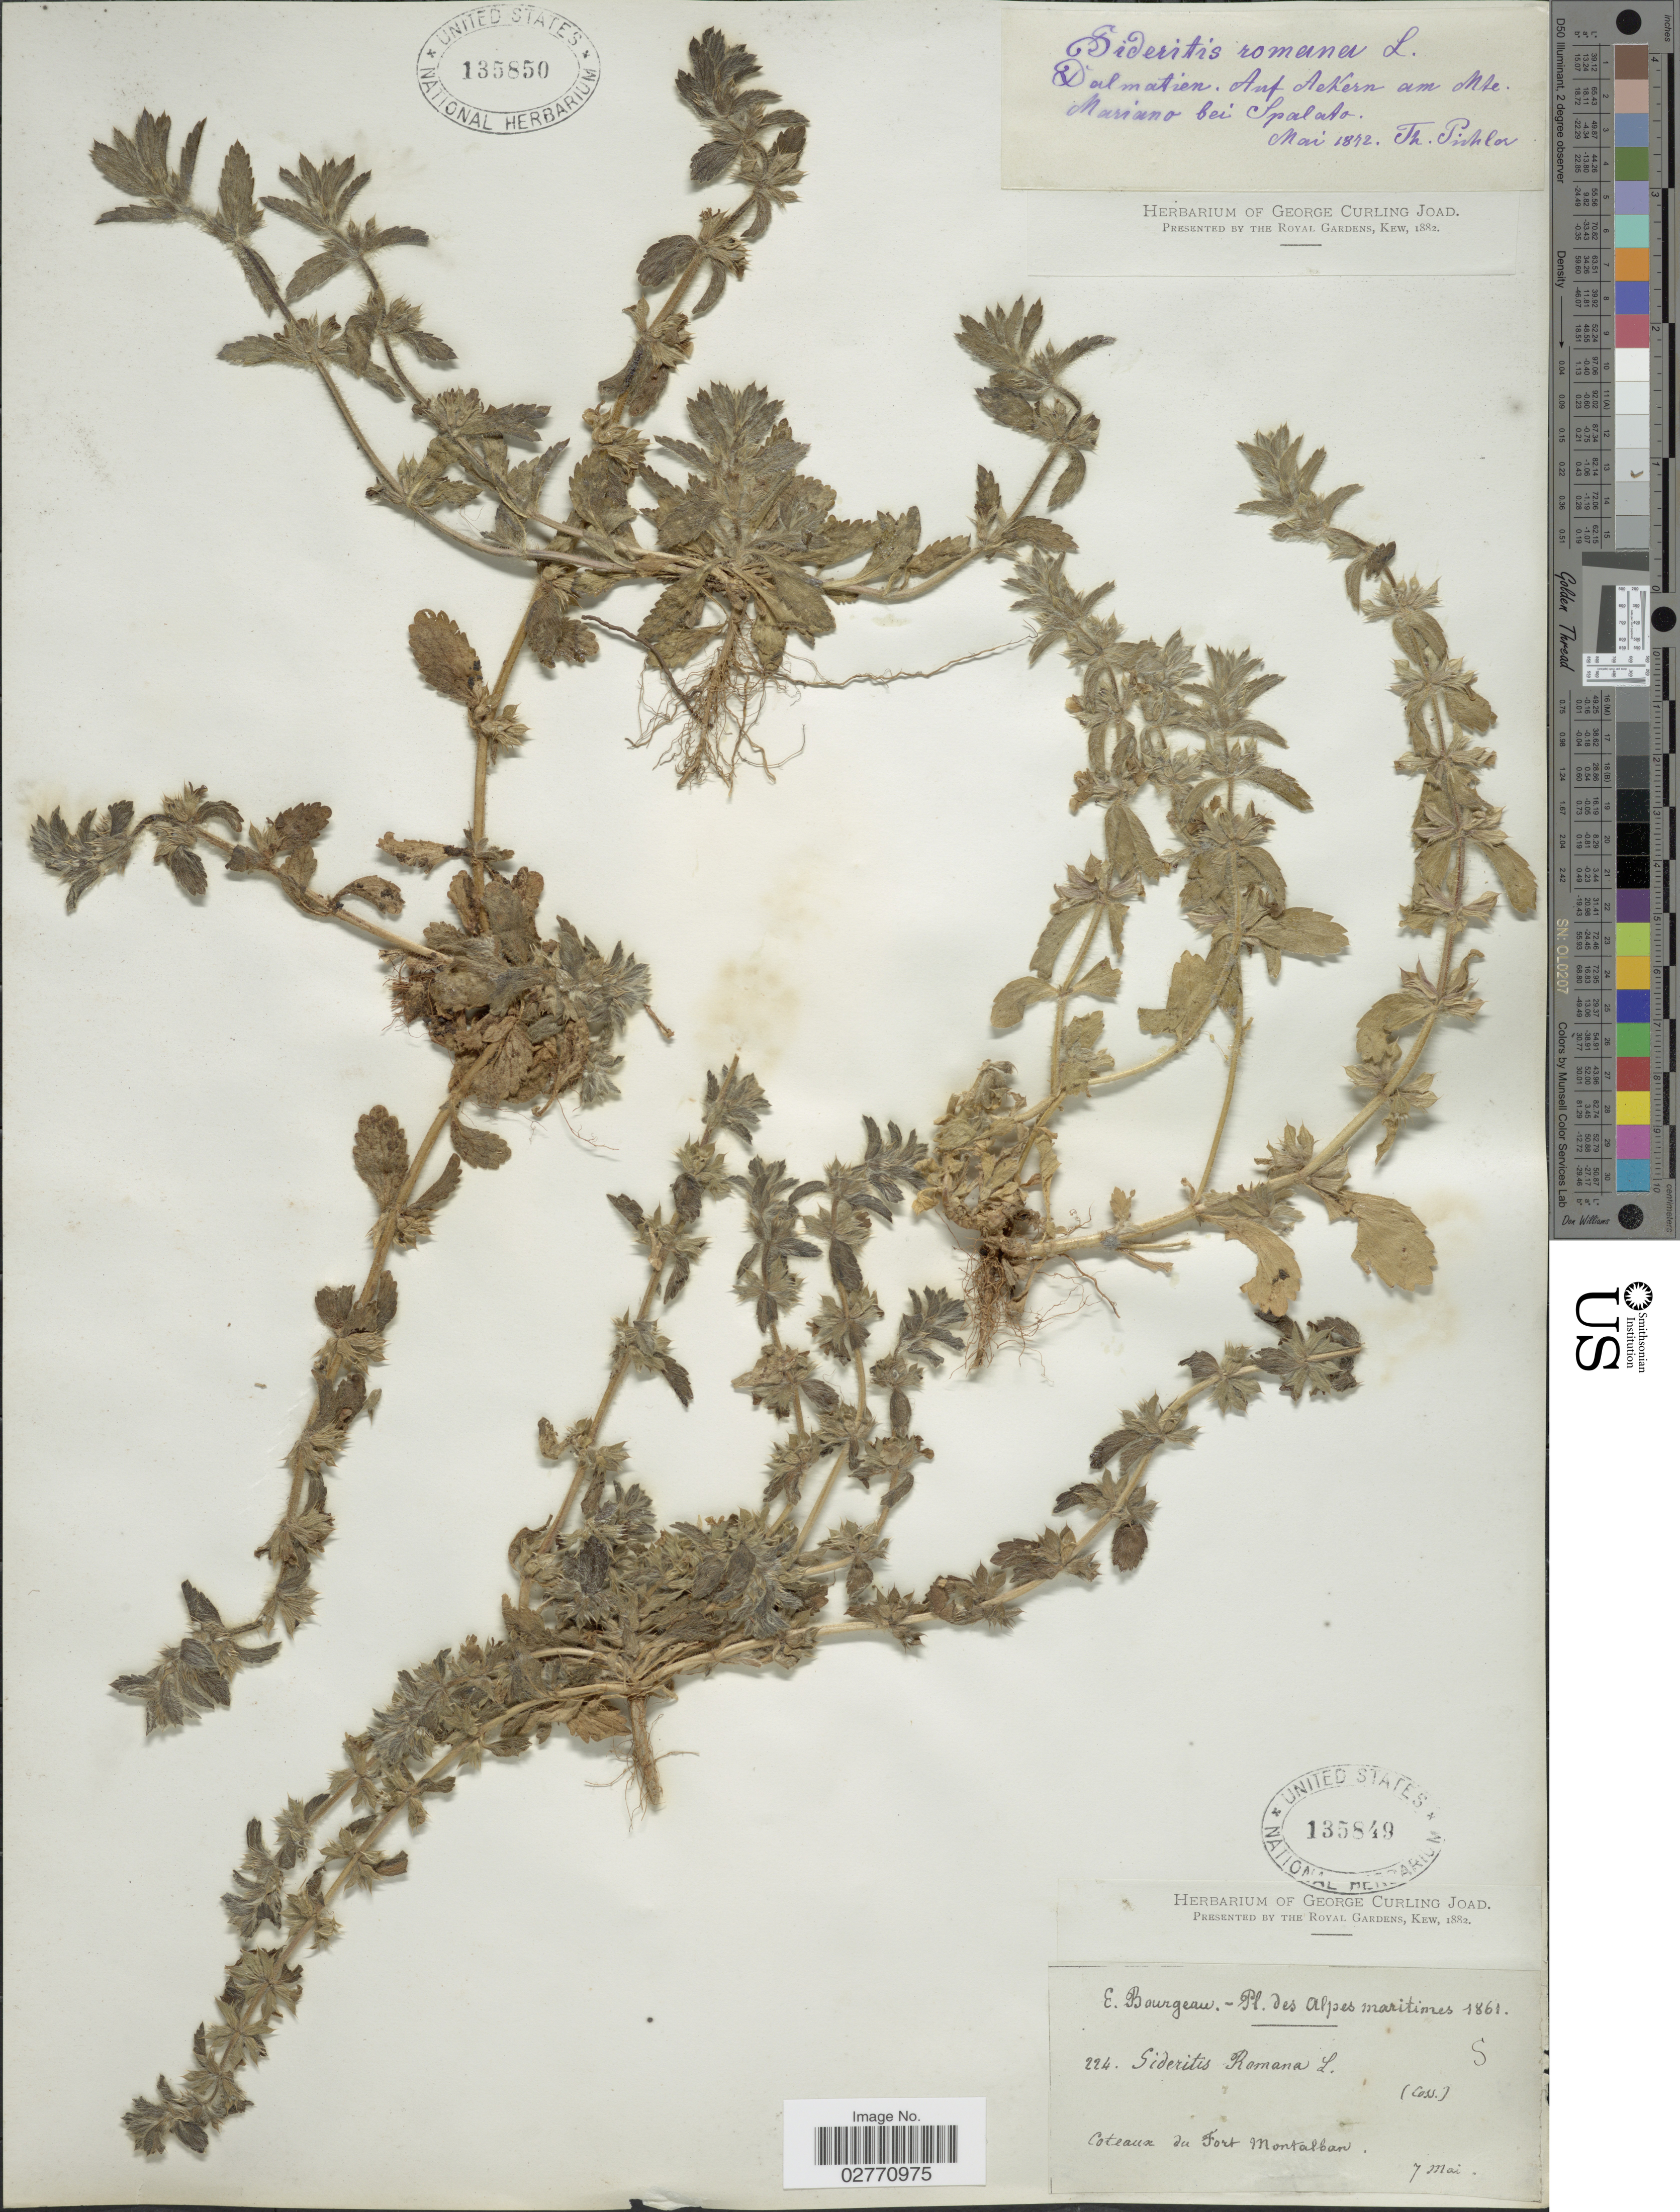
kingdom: Plantae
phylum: Tracheophyta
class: Magnoliopsida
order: Lamiales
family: Lamiaceae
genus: Sideritis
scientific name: Sideritis romana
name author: L.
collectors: T. Pichler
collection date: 1872-05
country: Croatia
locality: Dalmatien. Auf Aekern am Mte. Mariano bei Spalato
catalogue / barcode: US 135850-2